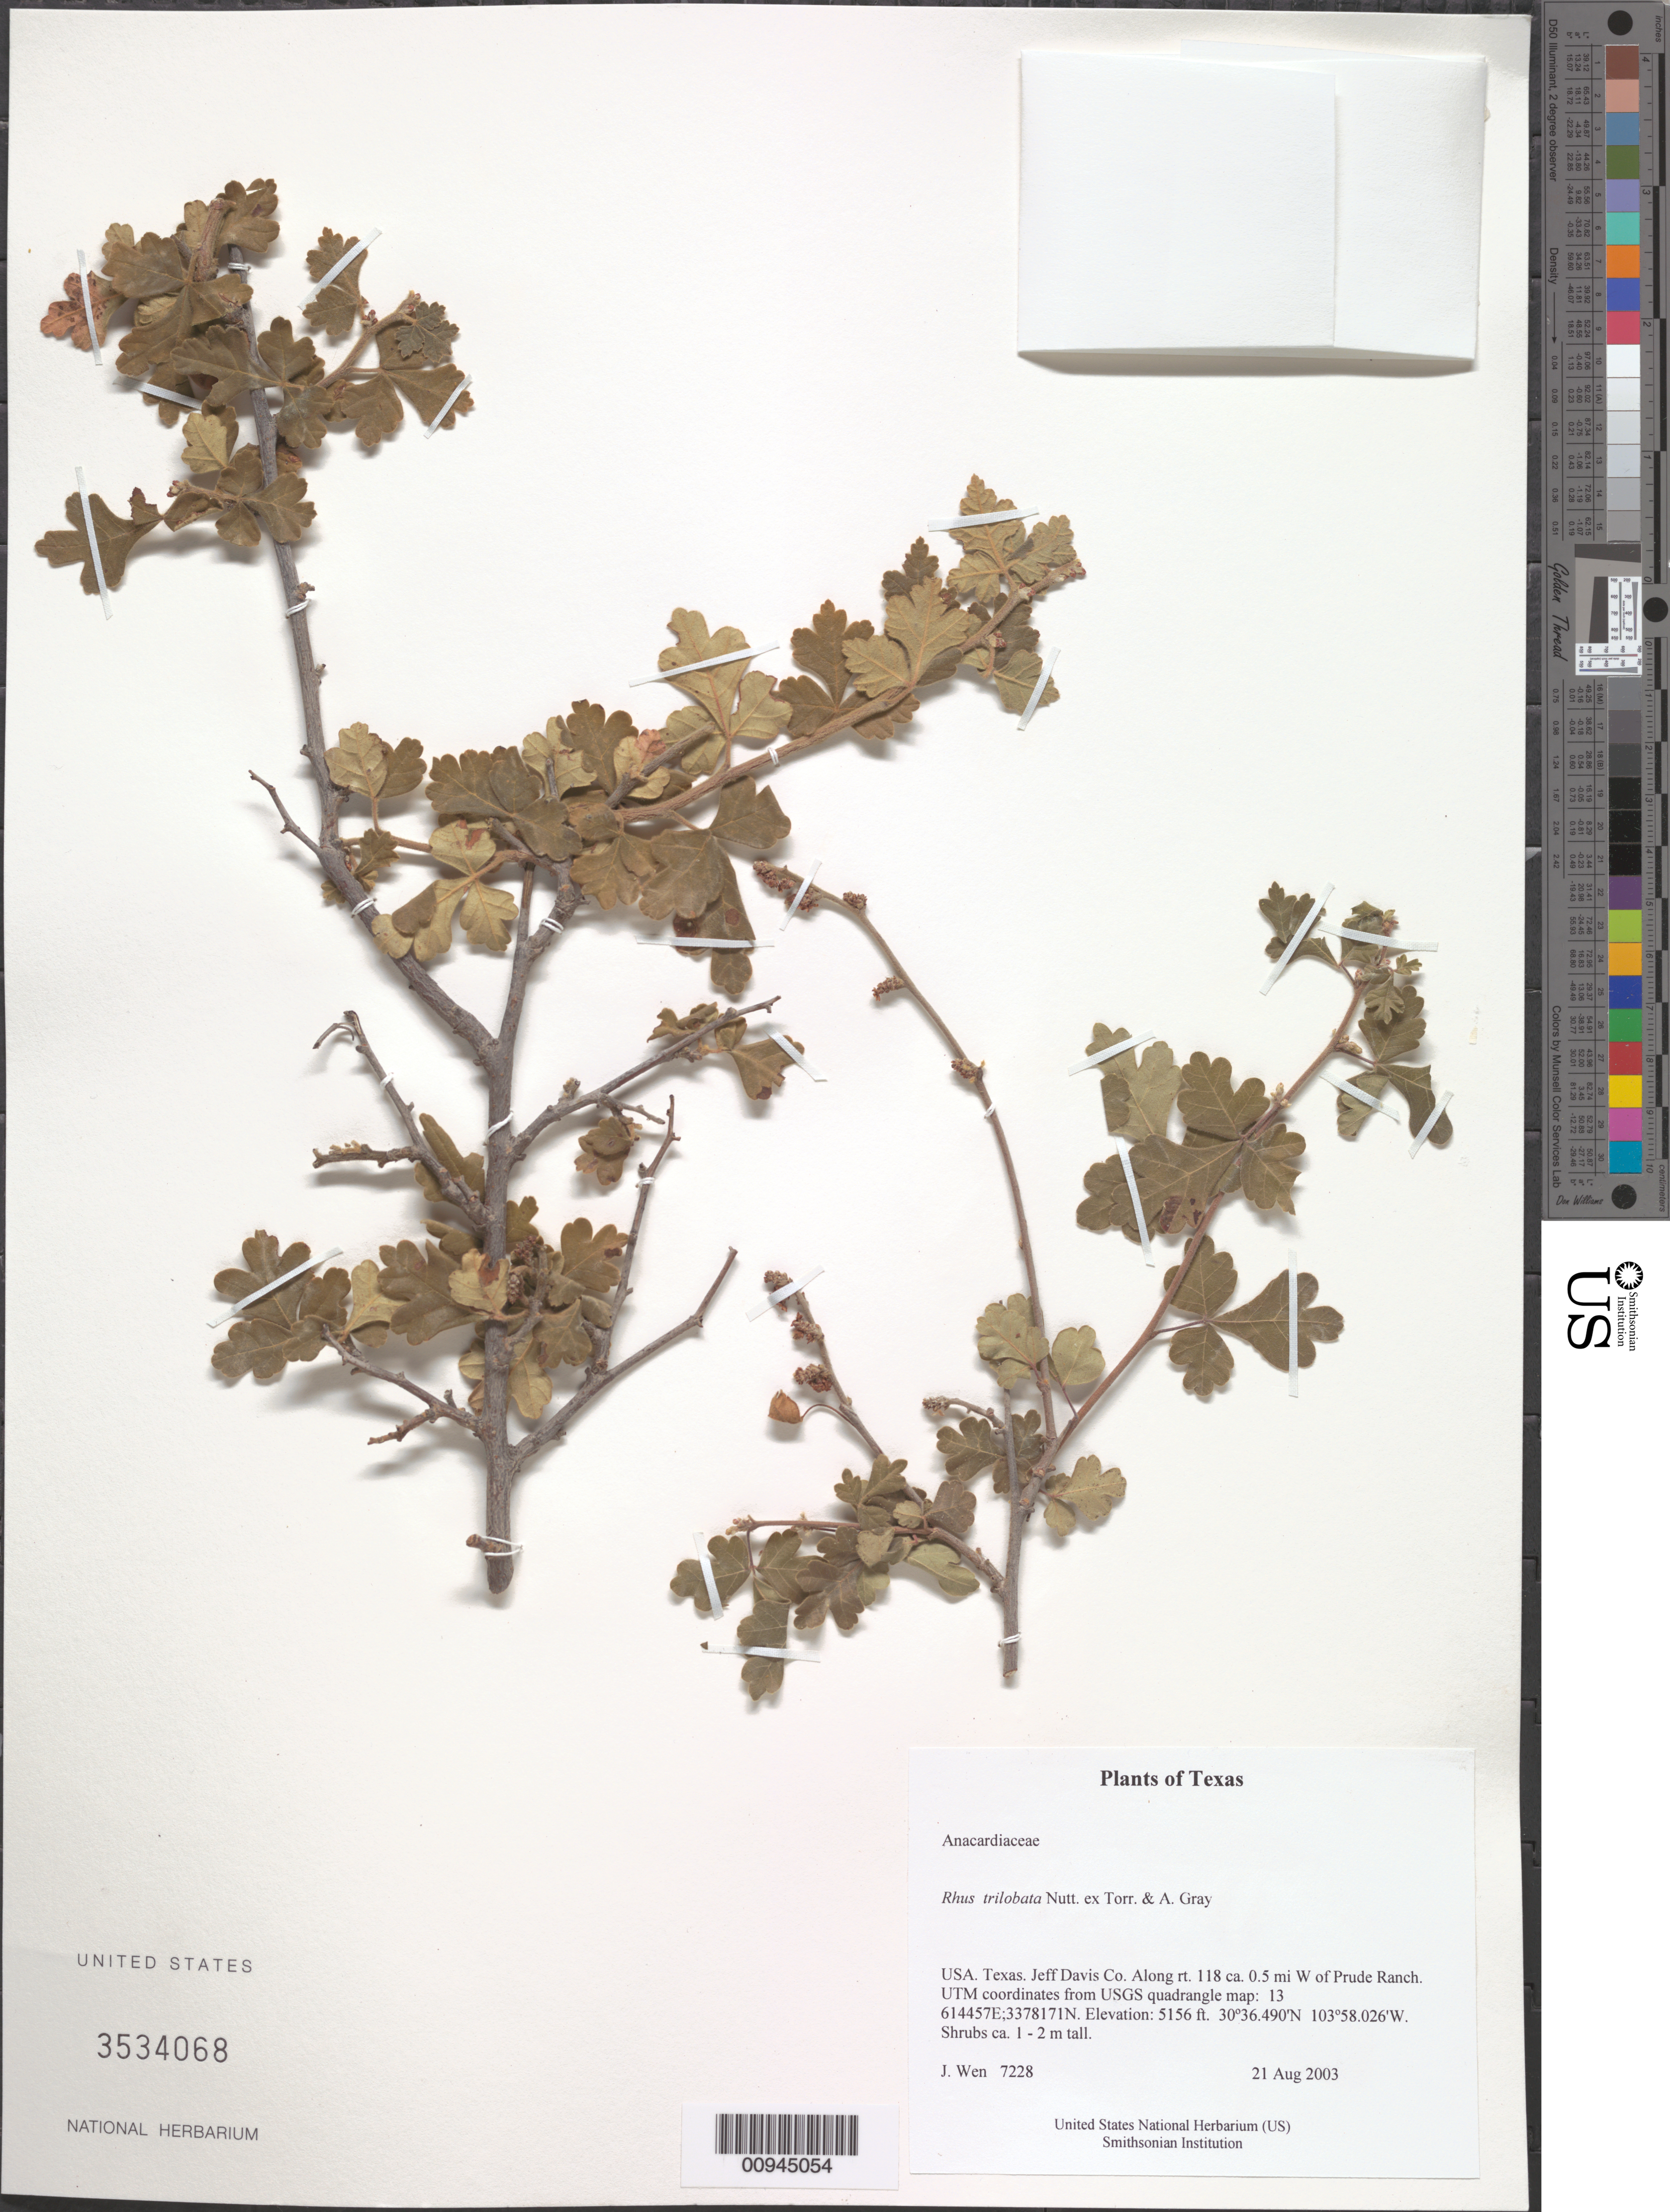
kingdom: Plantae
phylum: Tracheophyta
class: Magnoliopsida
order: Sapindales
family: Anacardiaceae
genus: Rhus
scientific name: Rhus trilobata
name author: Nutt.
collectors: J. Wen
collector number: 7228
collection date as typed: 21 Aug 2003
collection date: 2003-08-21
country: United States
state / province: Texas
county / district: Jeff Davis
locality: Along rt. 118 ca. 0.5 mi W of Prude Ranch. UTM coordinates from USGS quadrangle map: 13 614457E;3378171N.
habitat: Shrubs ca. 1 - 2 m tall.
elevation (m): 1572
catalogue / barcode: US 3534068